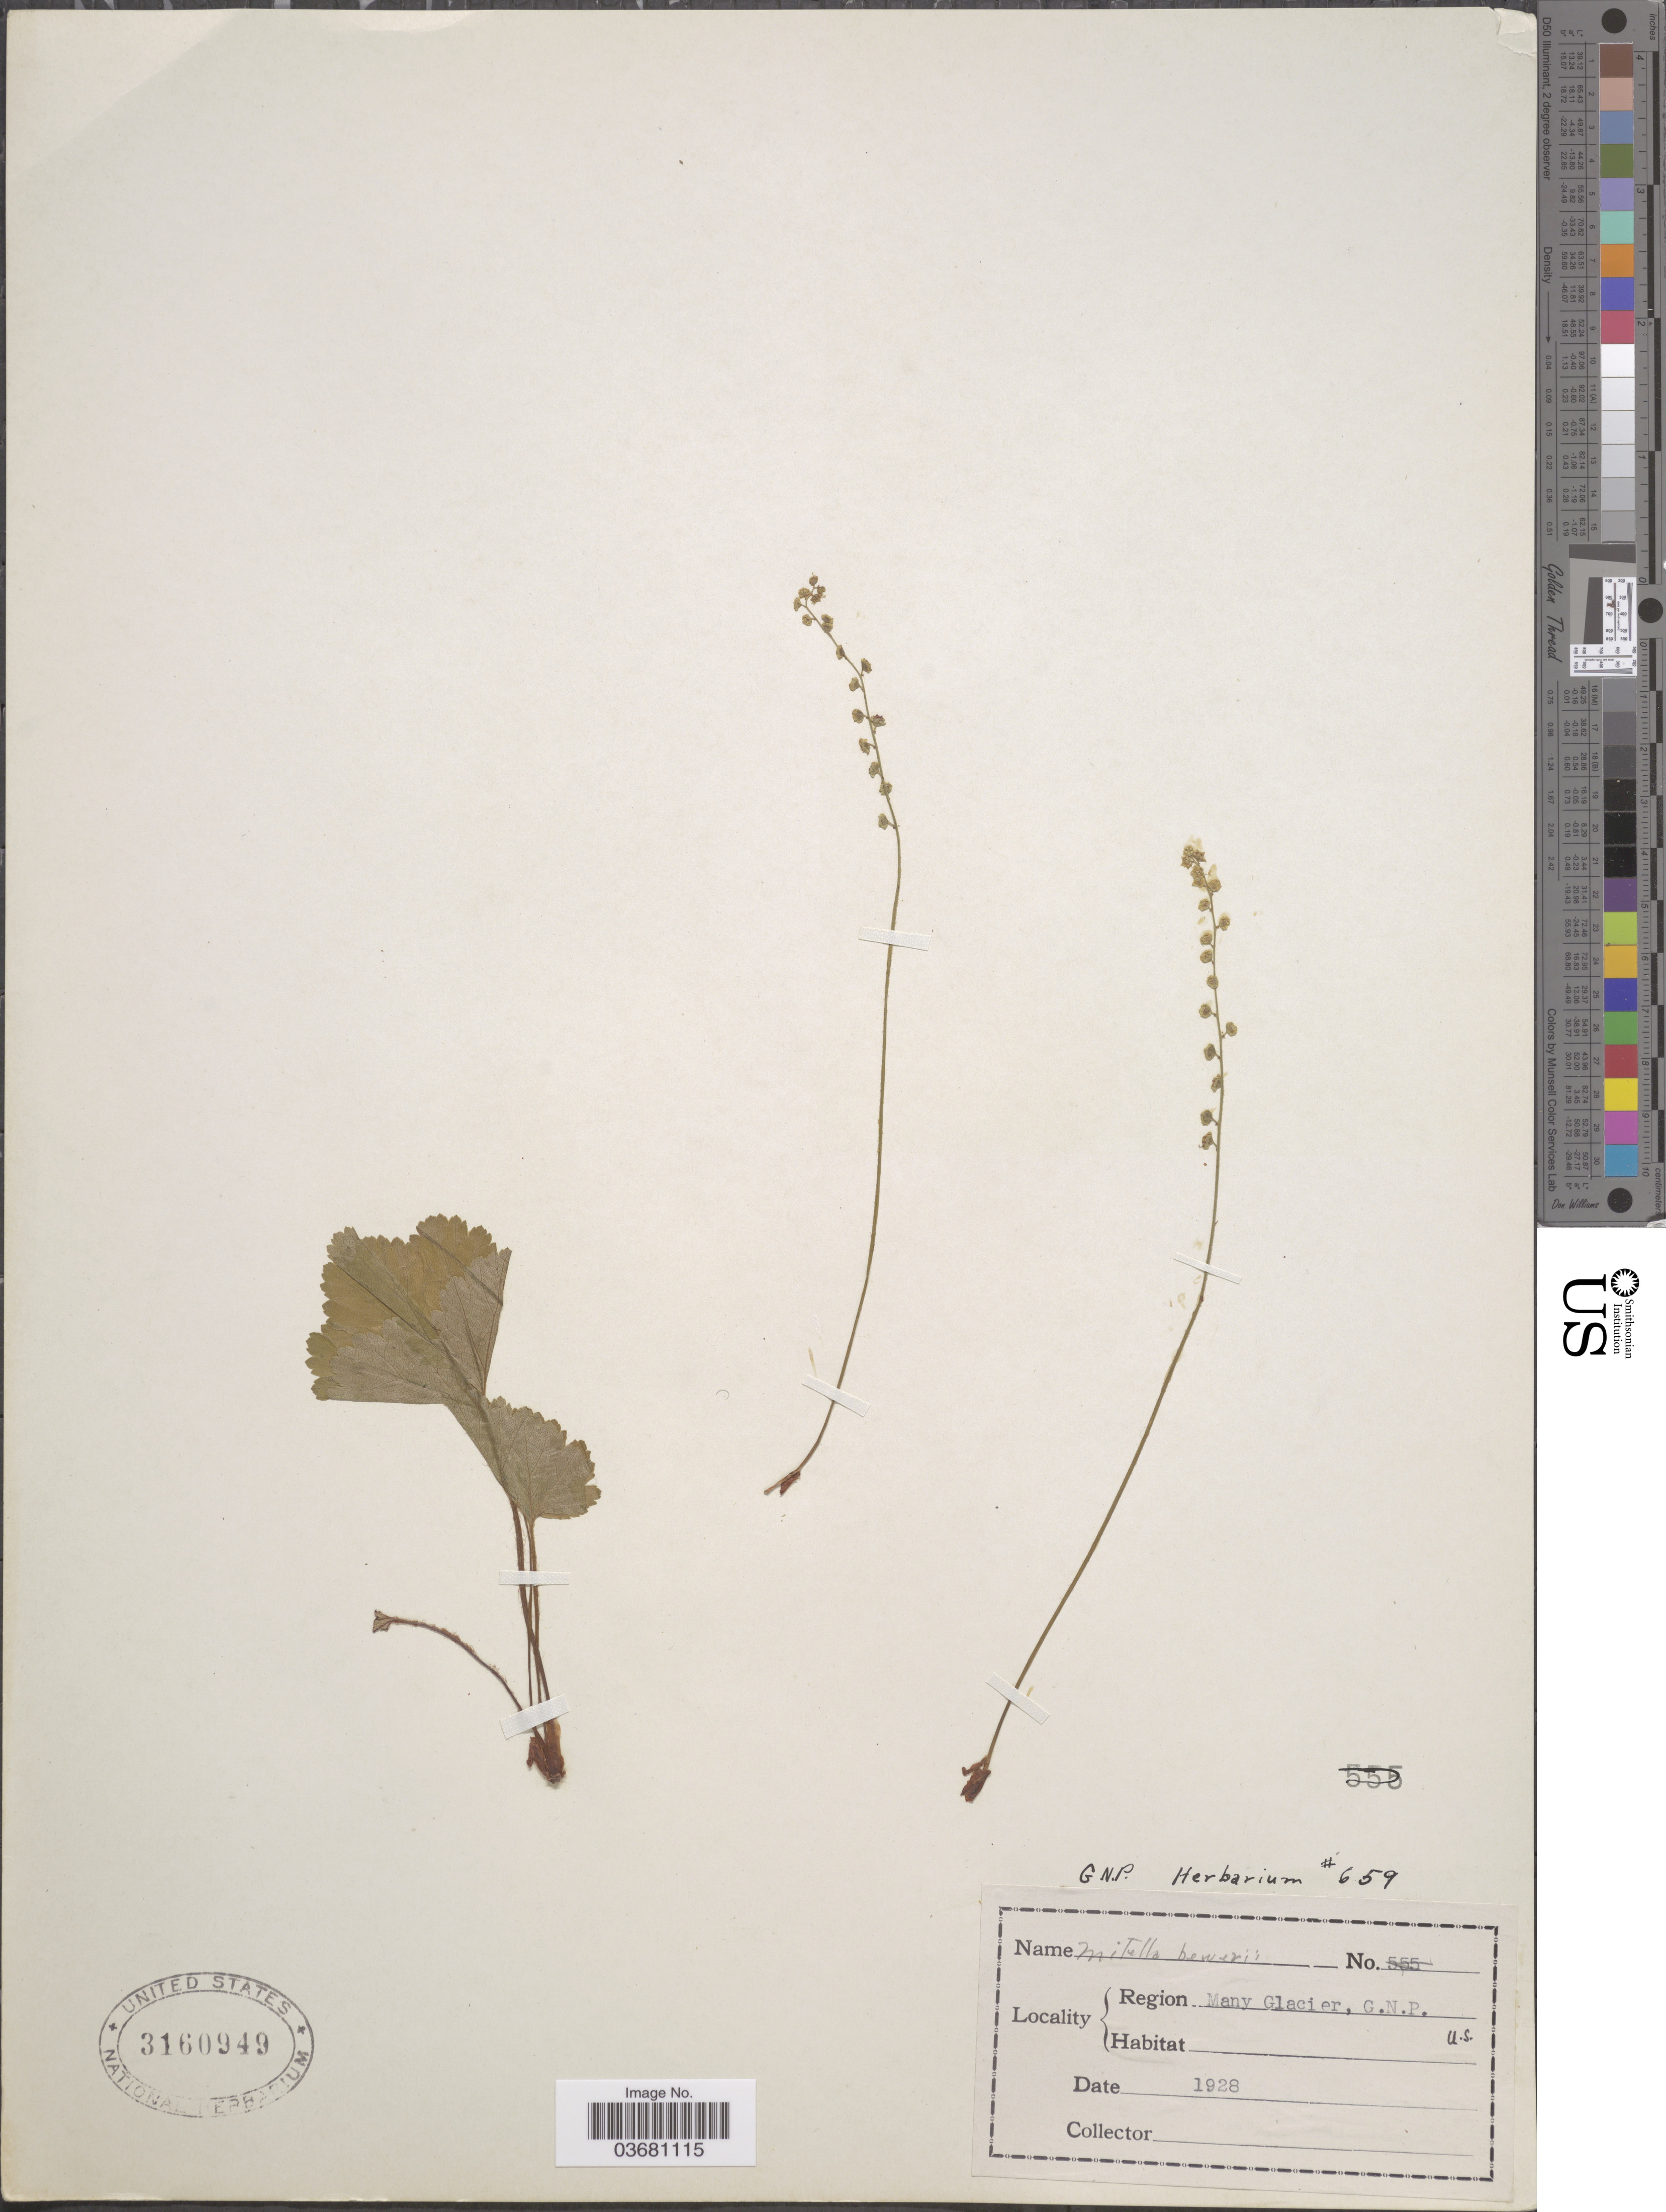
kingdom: Plantae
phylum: Tracheophyta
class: Magnoliopsida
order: Saxifragales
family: Saxifragaceae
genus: Mitella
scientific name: Mitella breweri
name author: A. Gray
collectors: ex herb. G. N. P.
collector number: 659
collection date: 1928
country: United States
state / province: Montana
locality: Region Many Glacier, G.N.P.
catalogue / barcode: US 3160949